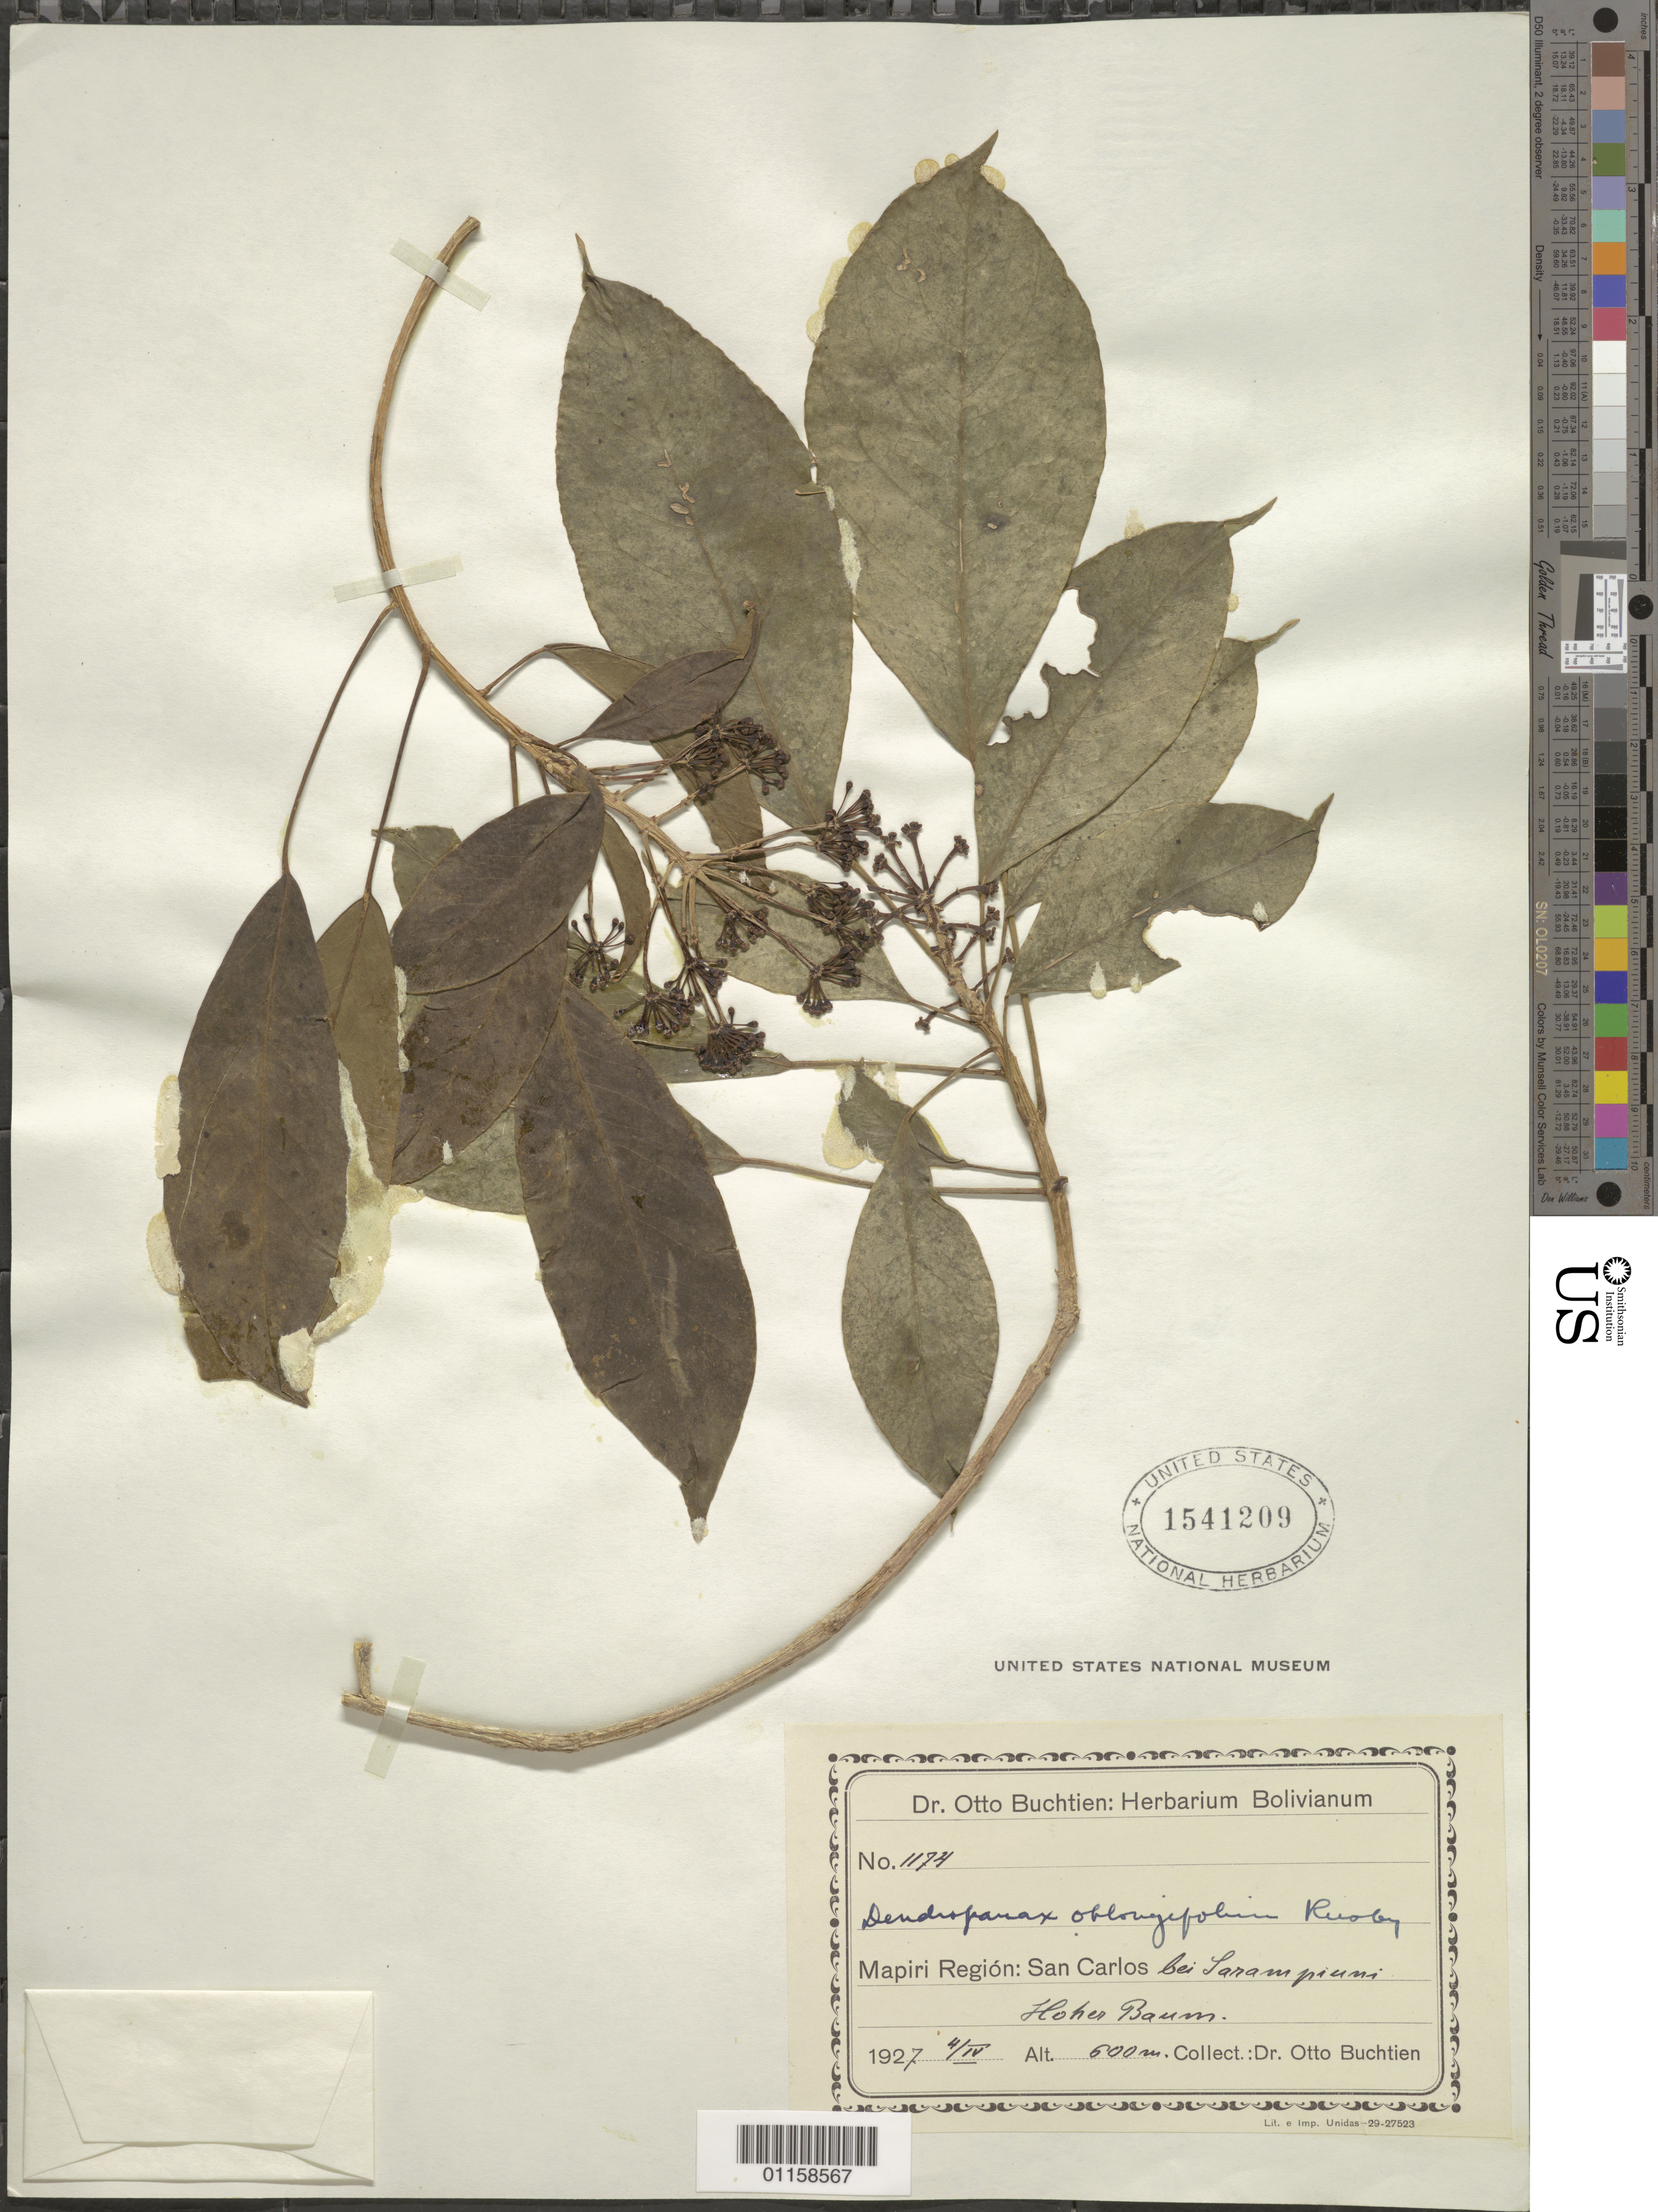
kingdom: Plantae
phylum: Tracheophyta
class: Magnoliopsida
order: Apiales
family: Araliaceae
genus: Dendropanax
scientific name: Dendropanax oblongifolius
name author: Rusby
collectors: O. Buchtien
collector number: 1174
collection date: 1927-04-04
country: Bolivia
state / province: La Páz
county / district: Larecaja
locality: San Carlos.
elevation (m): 600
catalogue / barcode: US 1541209